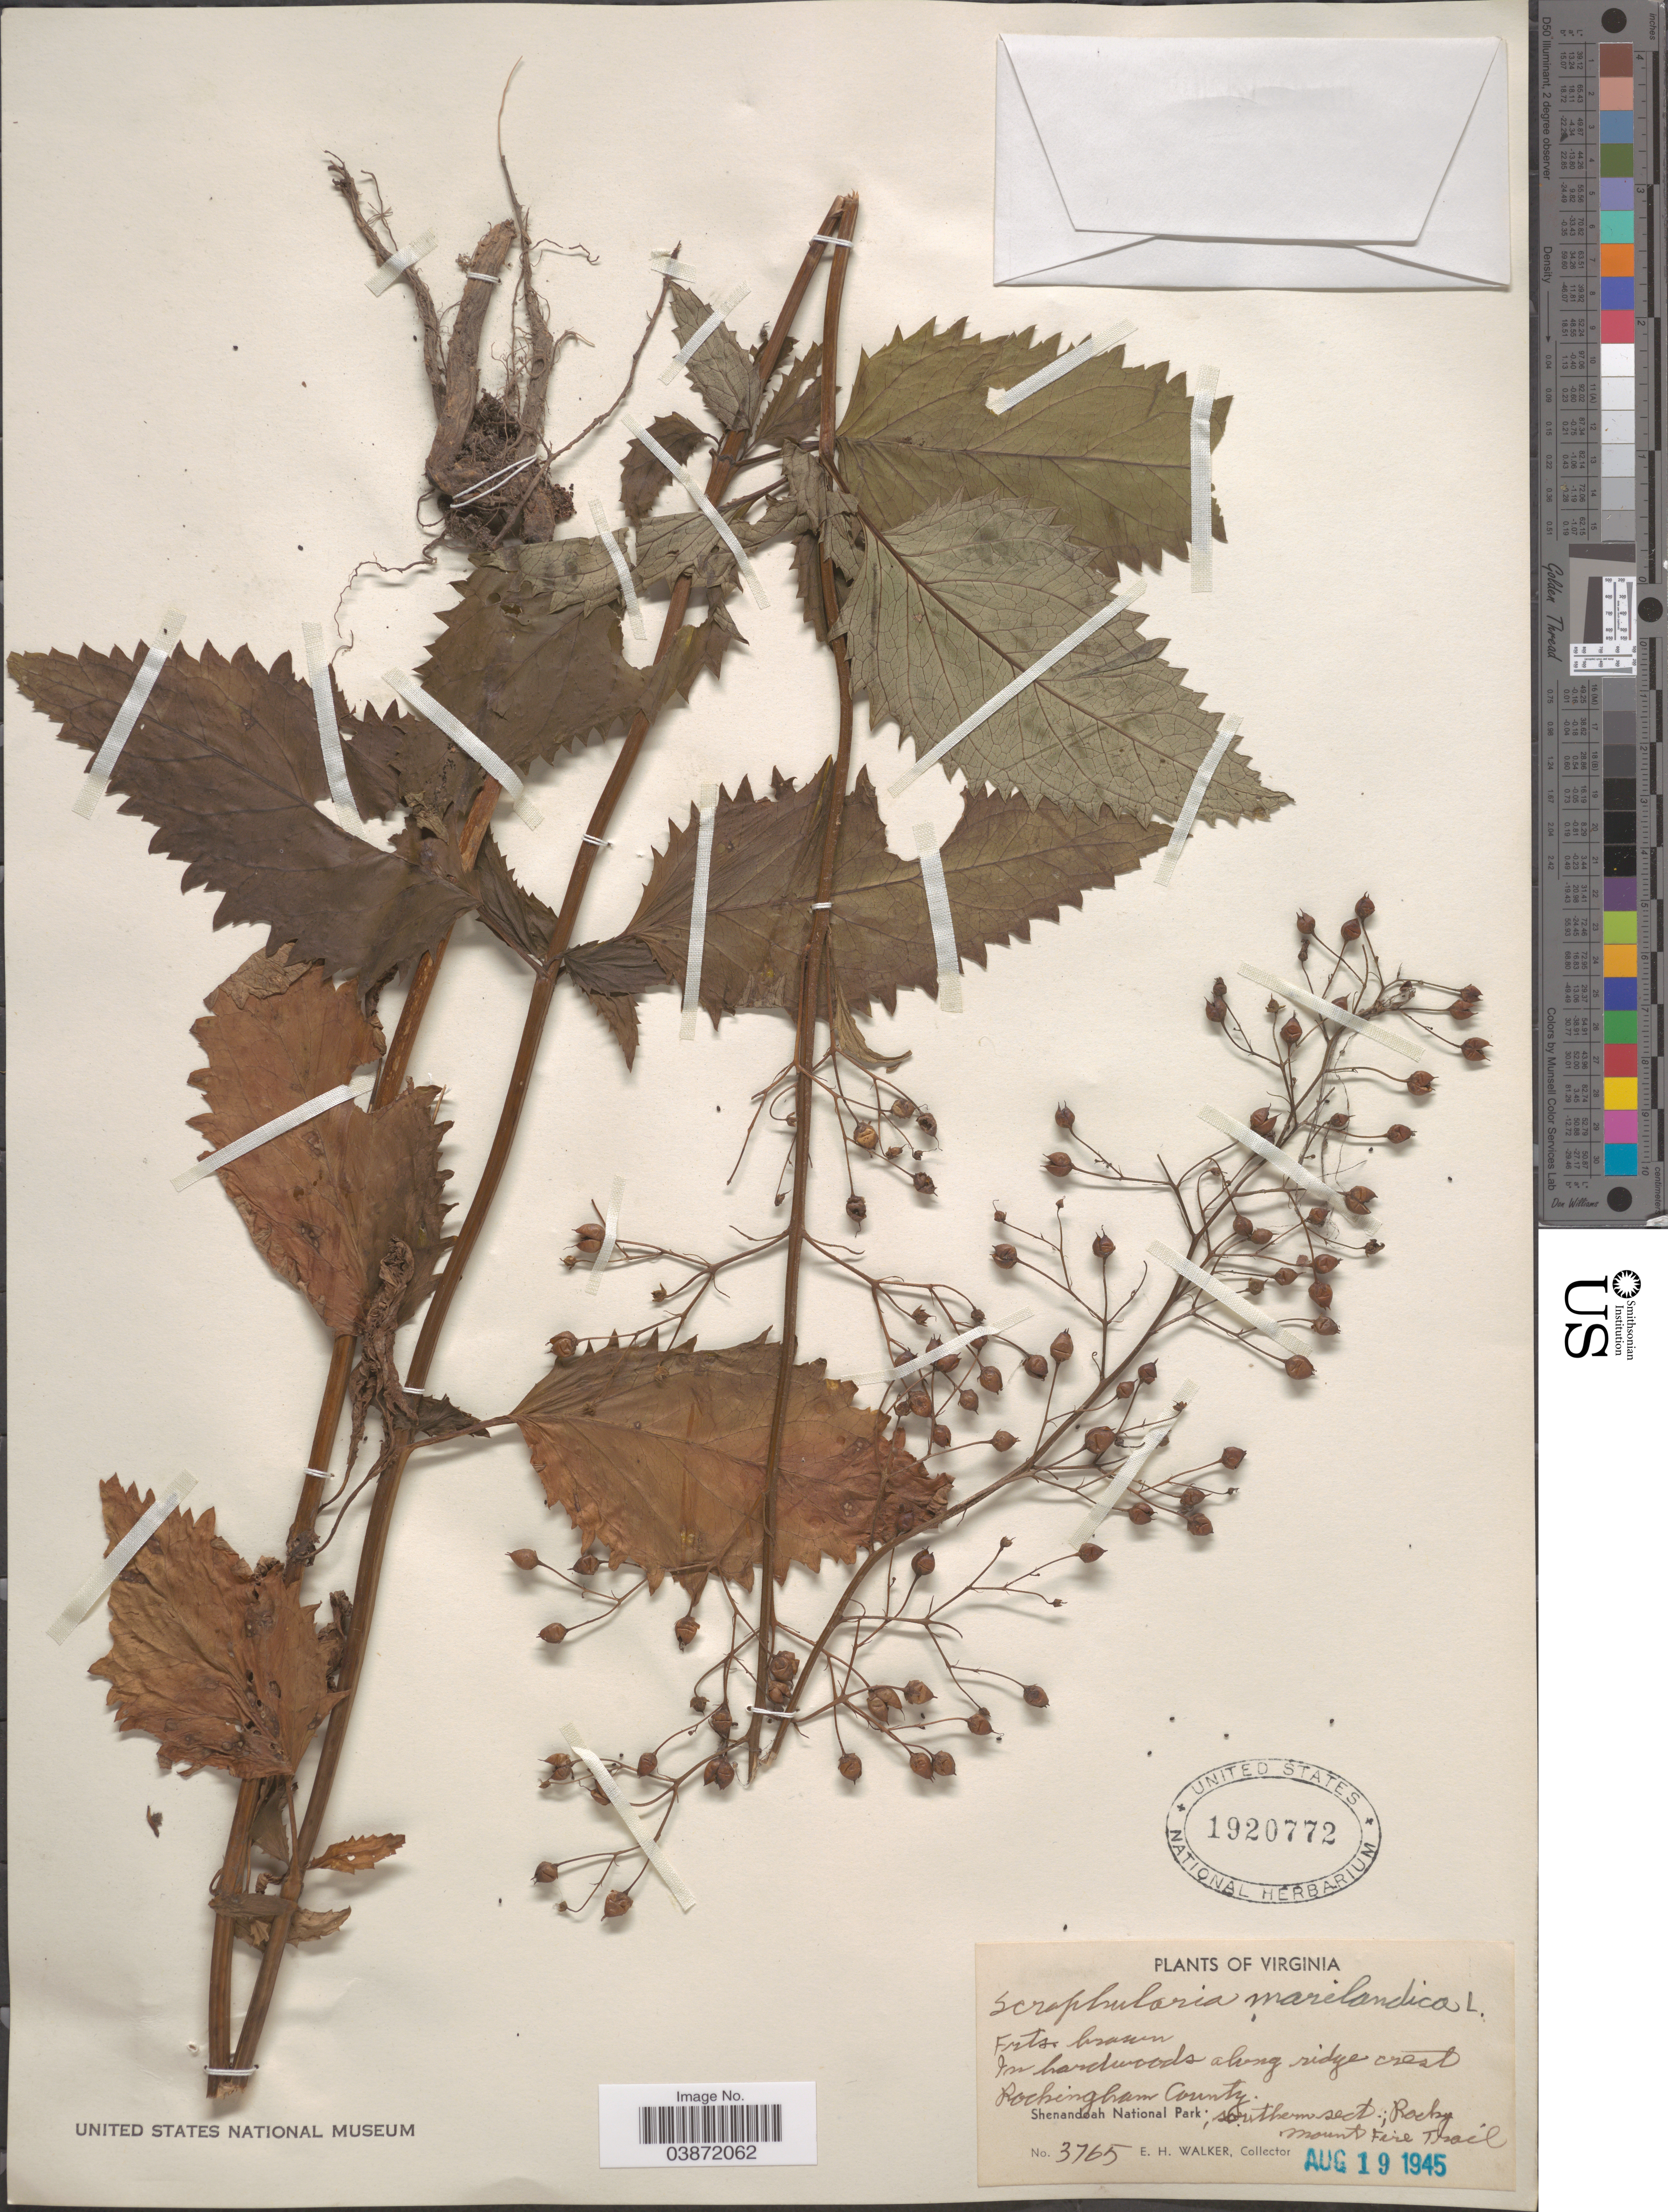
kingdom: Plantae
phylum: Tracheophyta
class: Magnoliopsida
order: Lamiales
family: Scrophulariaceae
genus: Scrophularia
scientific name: Scrophularia marilandica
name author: L.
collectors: E. H. Walker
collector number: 3765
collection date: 1945-08-19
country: United States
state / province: Virginia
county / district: Rockingham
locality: Shenandoah National Park; southern sect.; Rocky Mount Fire Trail.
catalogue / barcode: US 1920772